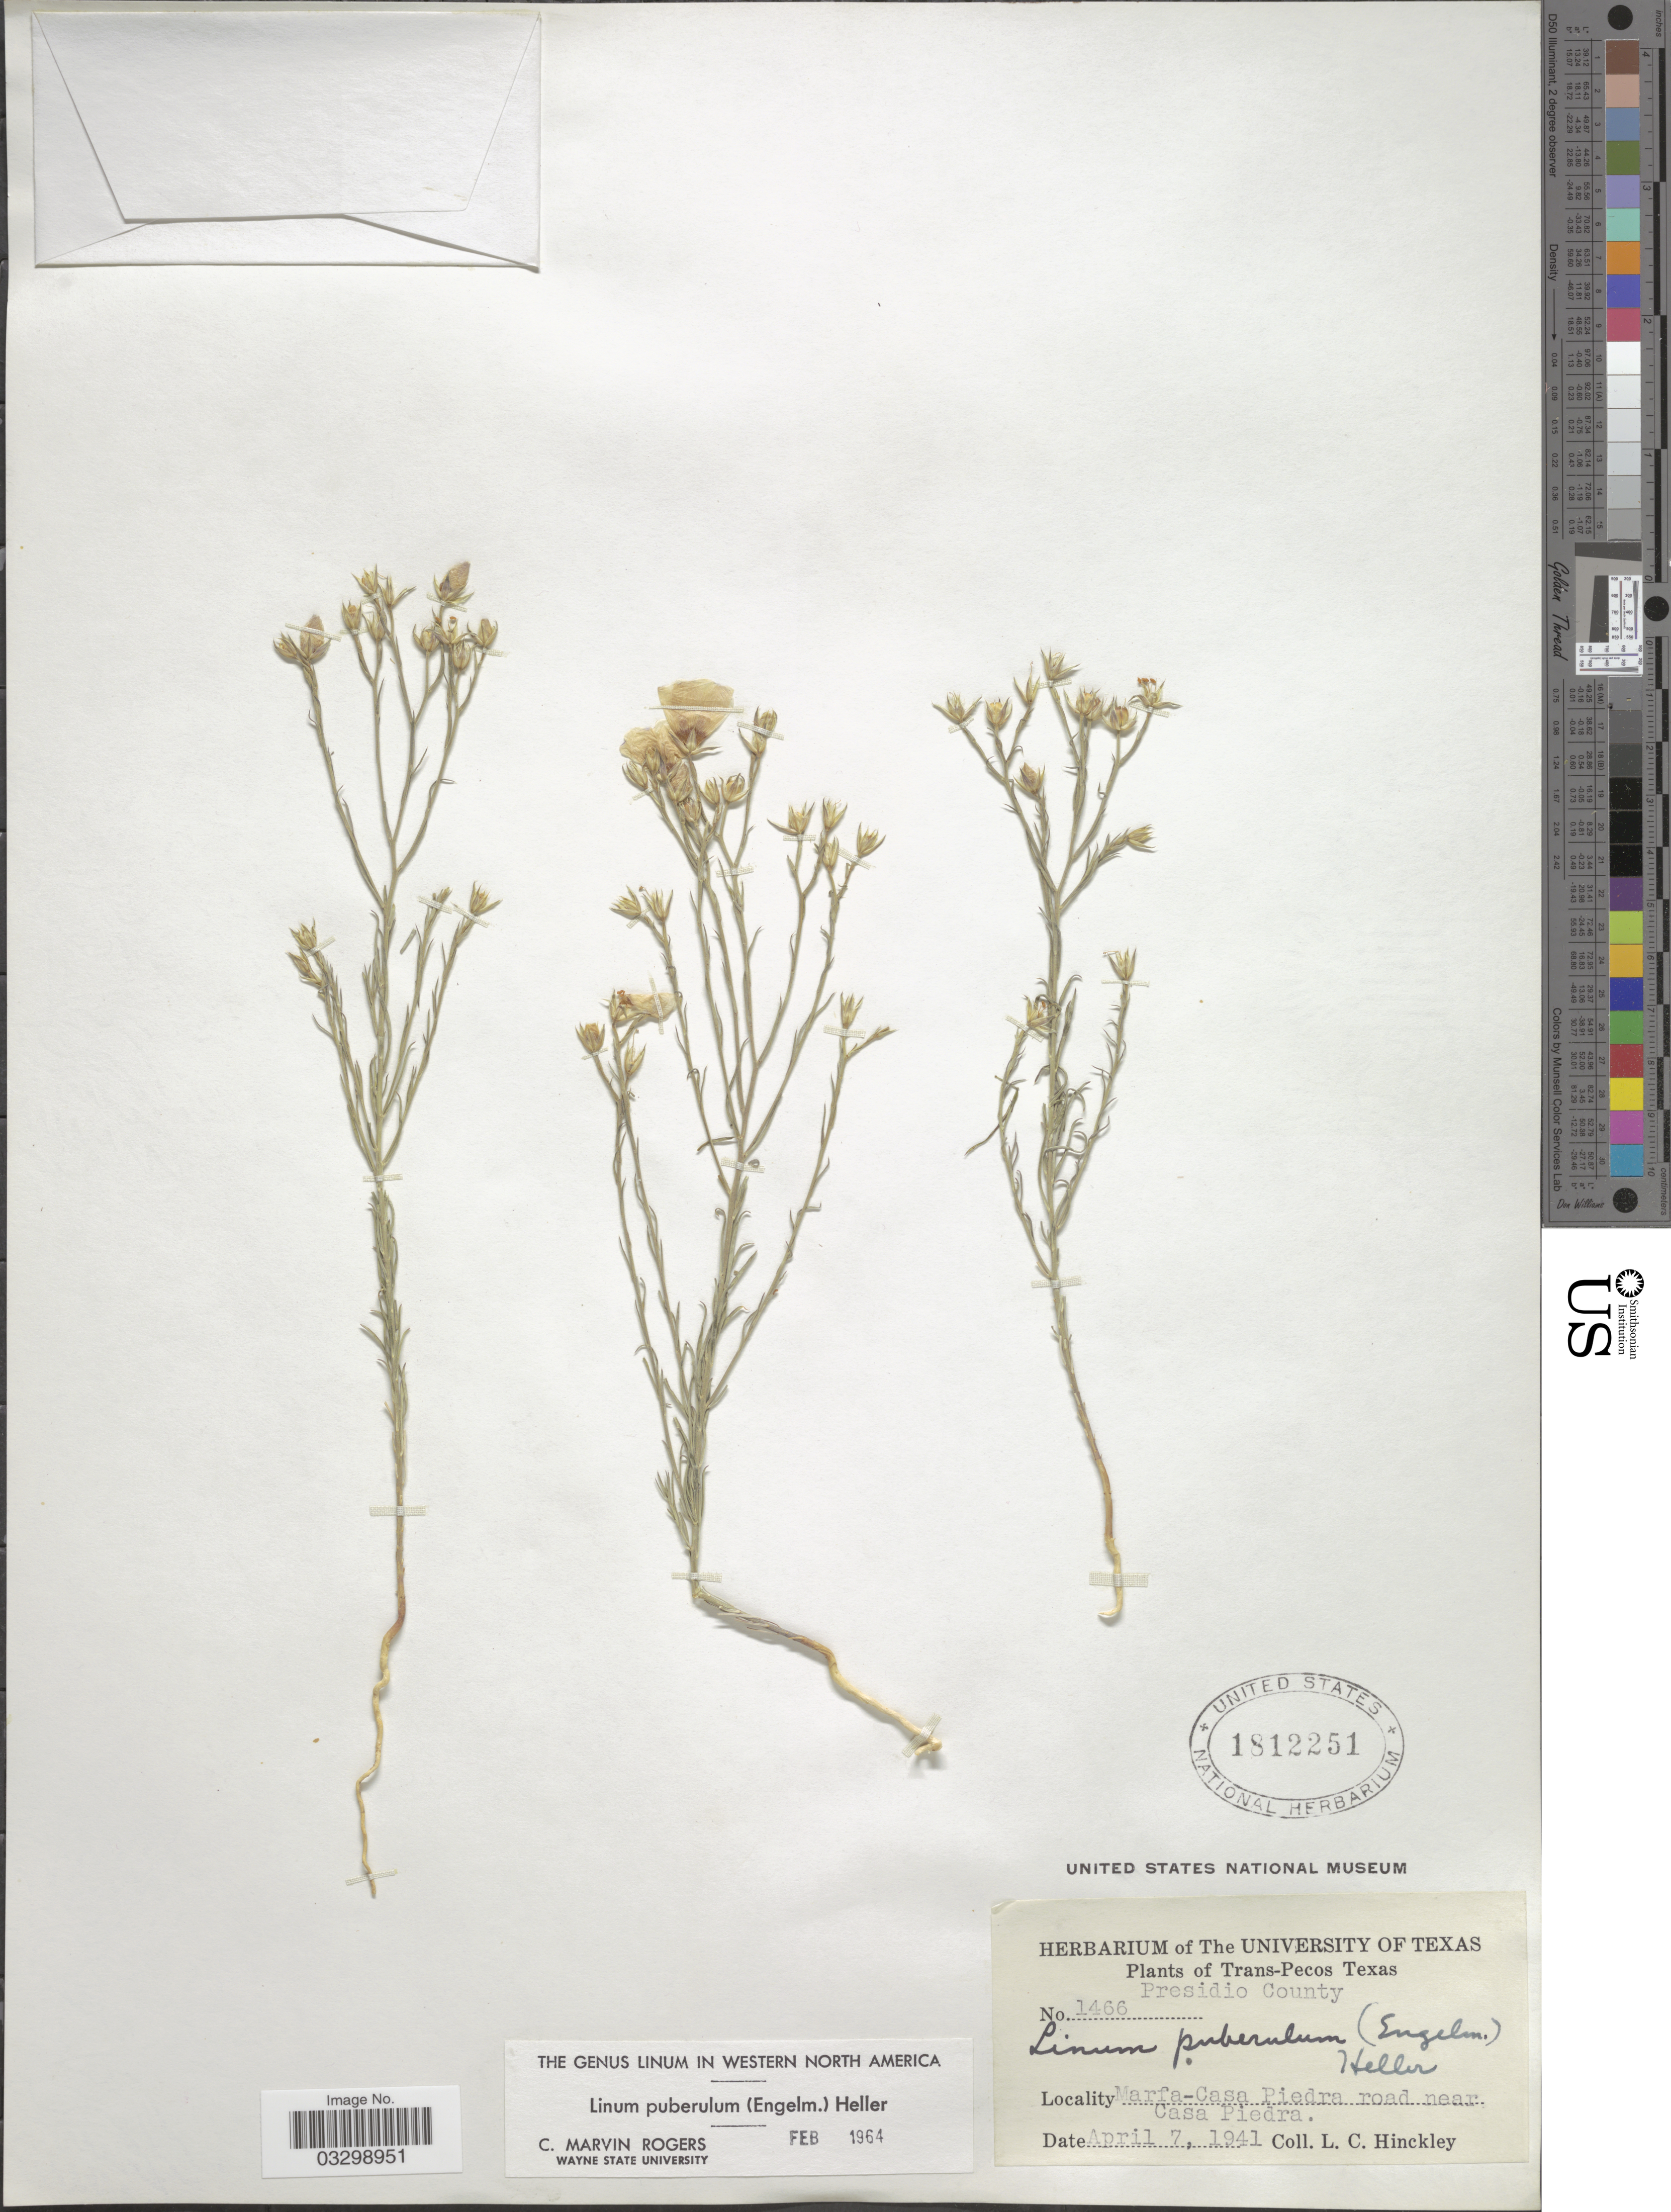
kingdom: Plantae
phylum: Tracheophyta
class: Magnoliopsida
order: Malpighiales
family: Linaceae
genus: Linum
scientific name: Linum puberulum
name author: (Engelm.) A. Heller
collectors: L. Hinckley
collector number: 1466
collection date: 1941-04-07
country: United States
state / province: Texas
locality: Trans-Pecos, Presidio County, Marfa-Casa Piedra road near Casa Piedra.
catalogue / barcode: US 1812251